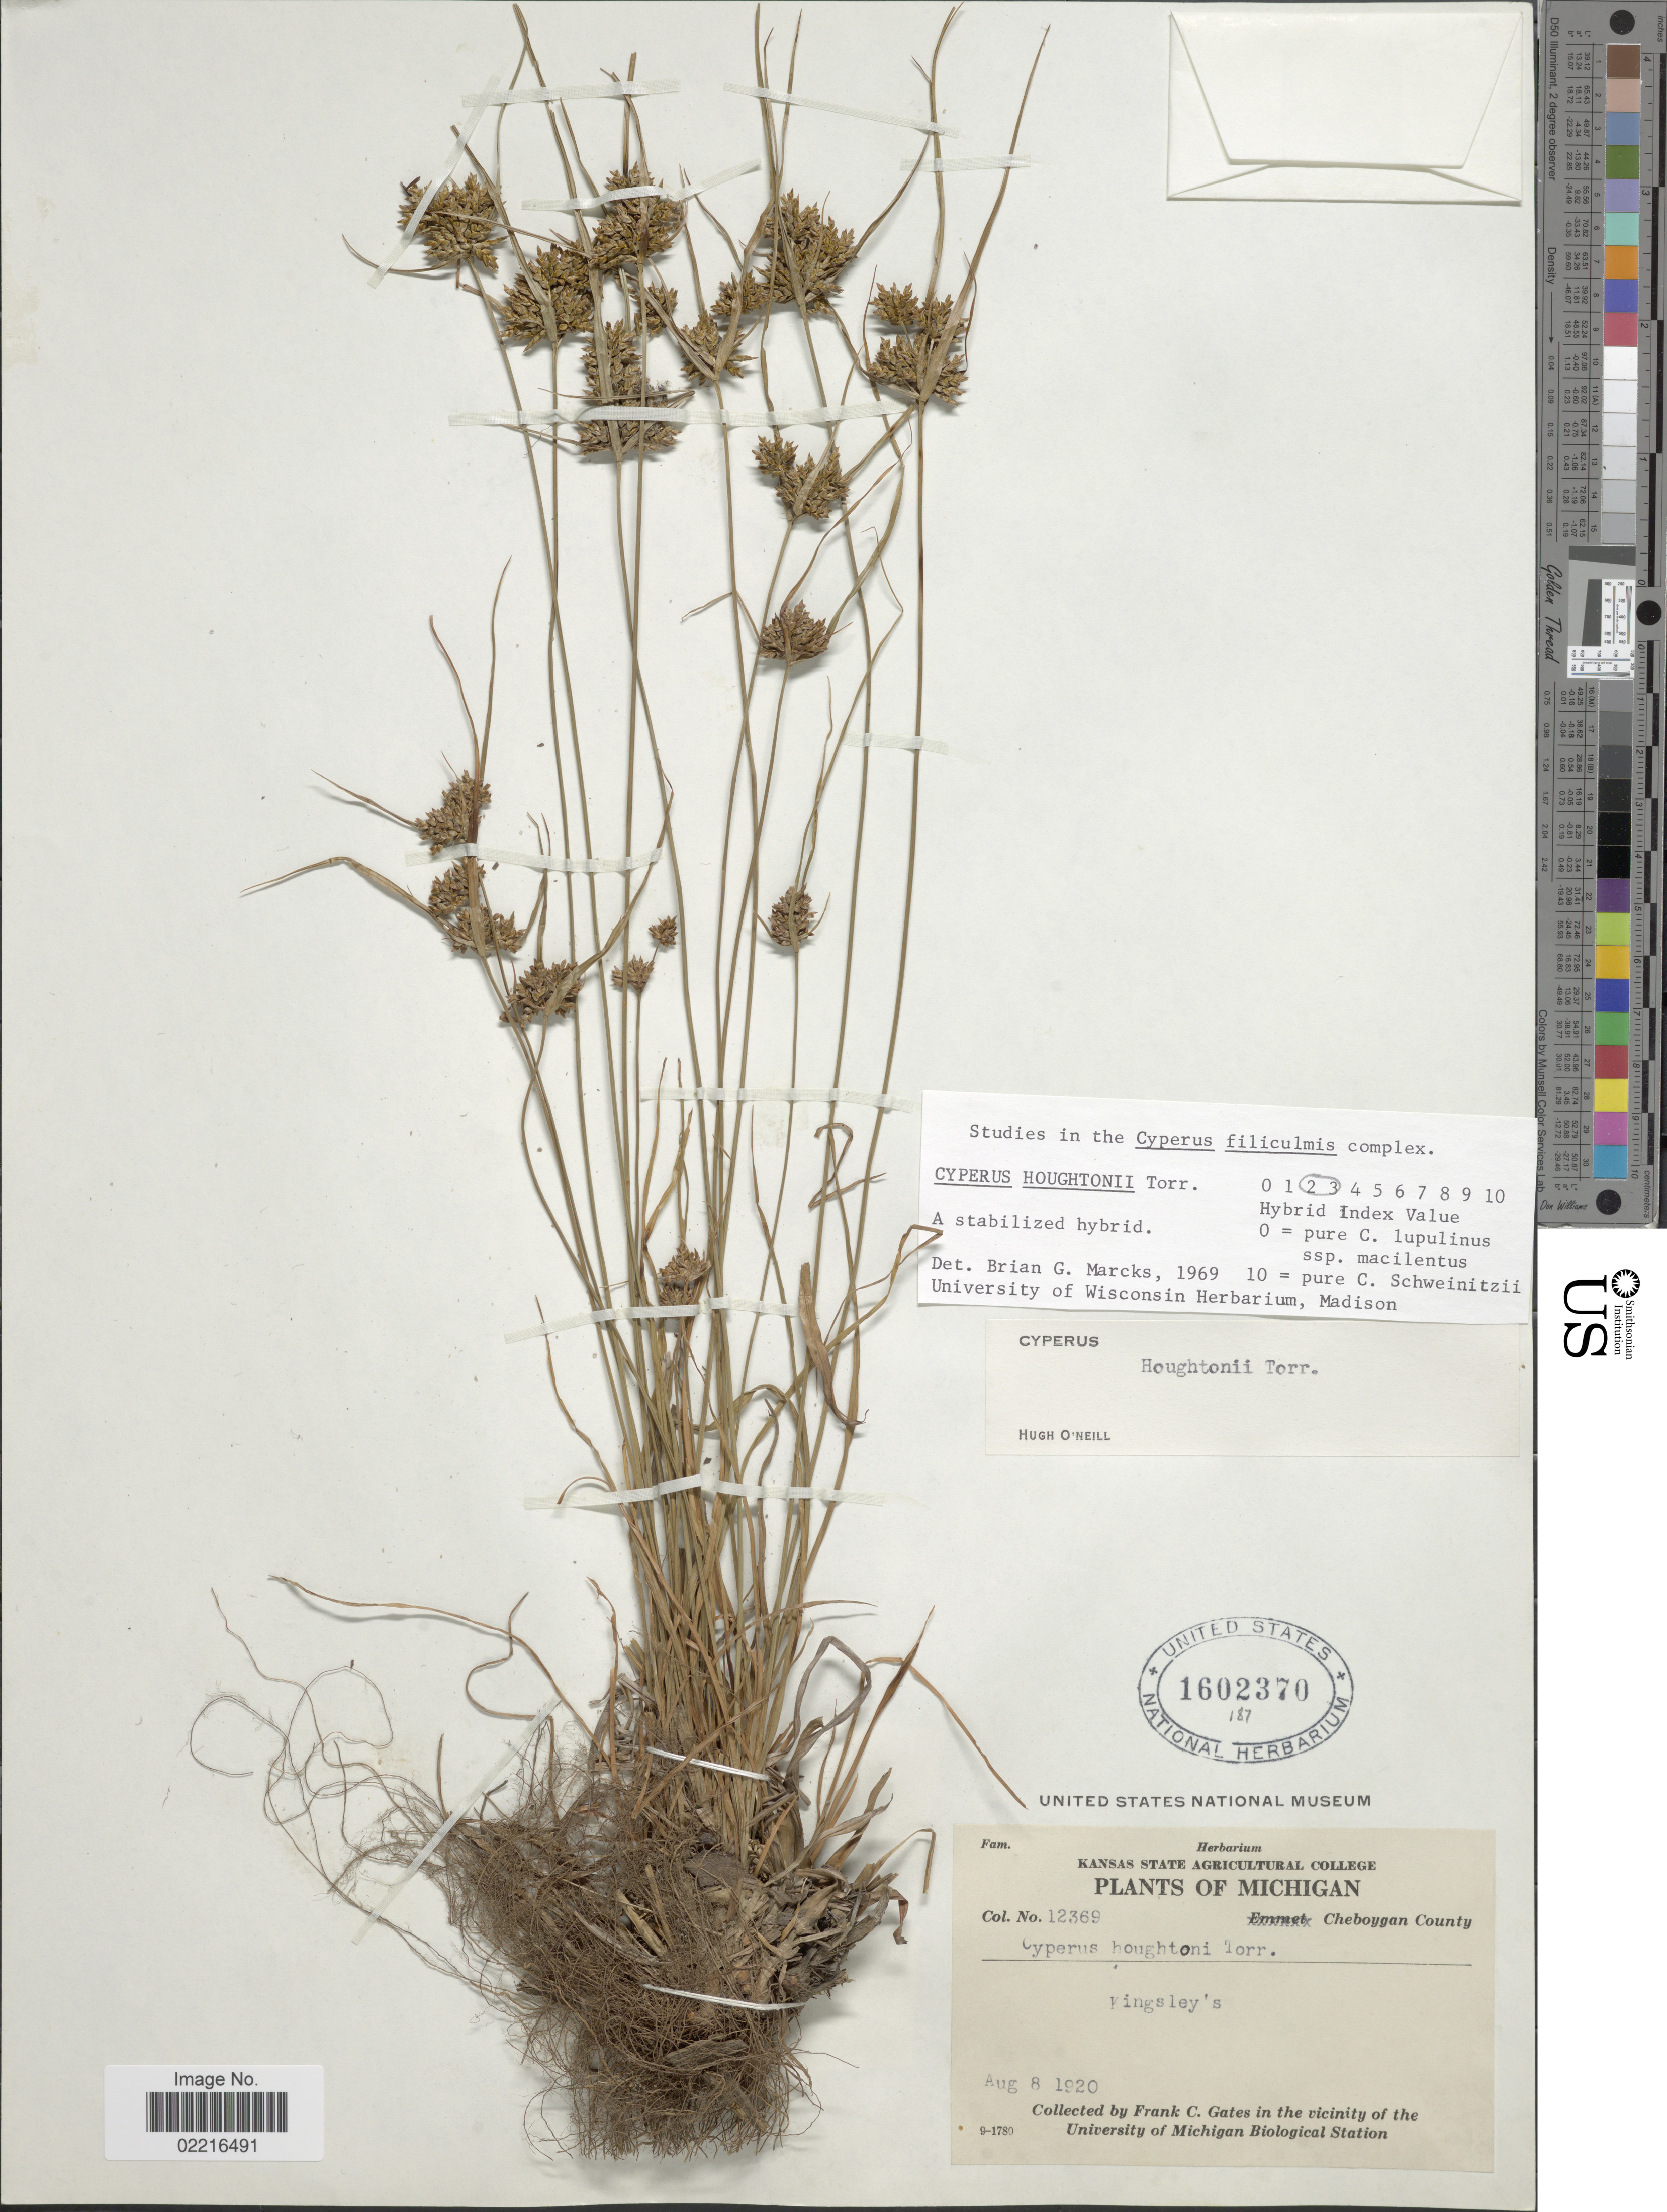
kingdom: Plantae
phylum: Tracheophyta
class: Liliopsida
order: Poales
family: Cyperaceae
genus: Cyperus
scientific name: Cyperus houghtonii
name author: Torr.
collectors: F. C. Gates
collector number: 12369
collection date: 1920-08-08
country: United States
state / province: Michigan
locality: Cheboygan County, Vicinity of the University of University of Michigan Biological Station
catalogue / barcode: US 1602370